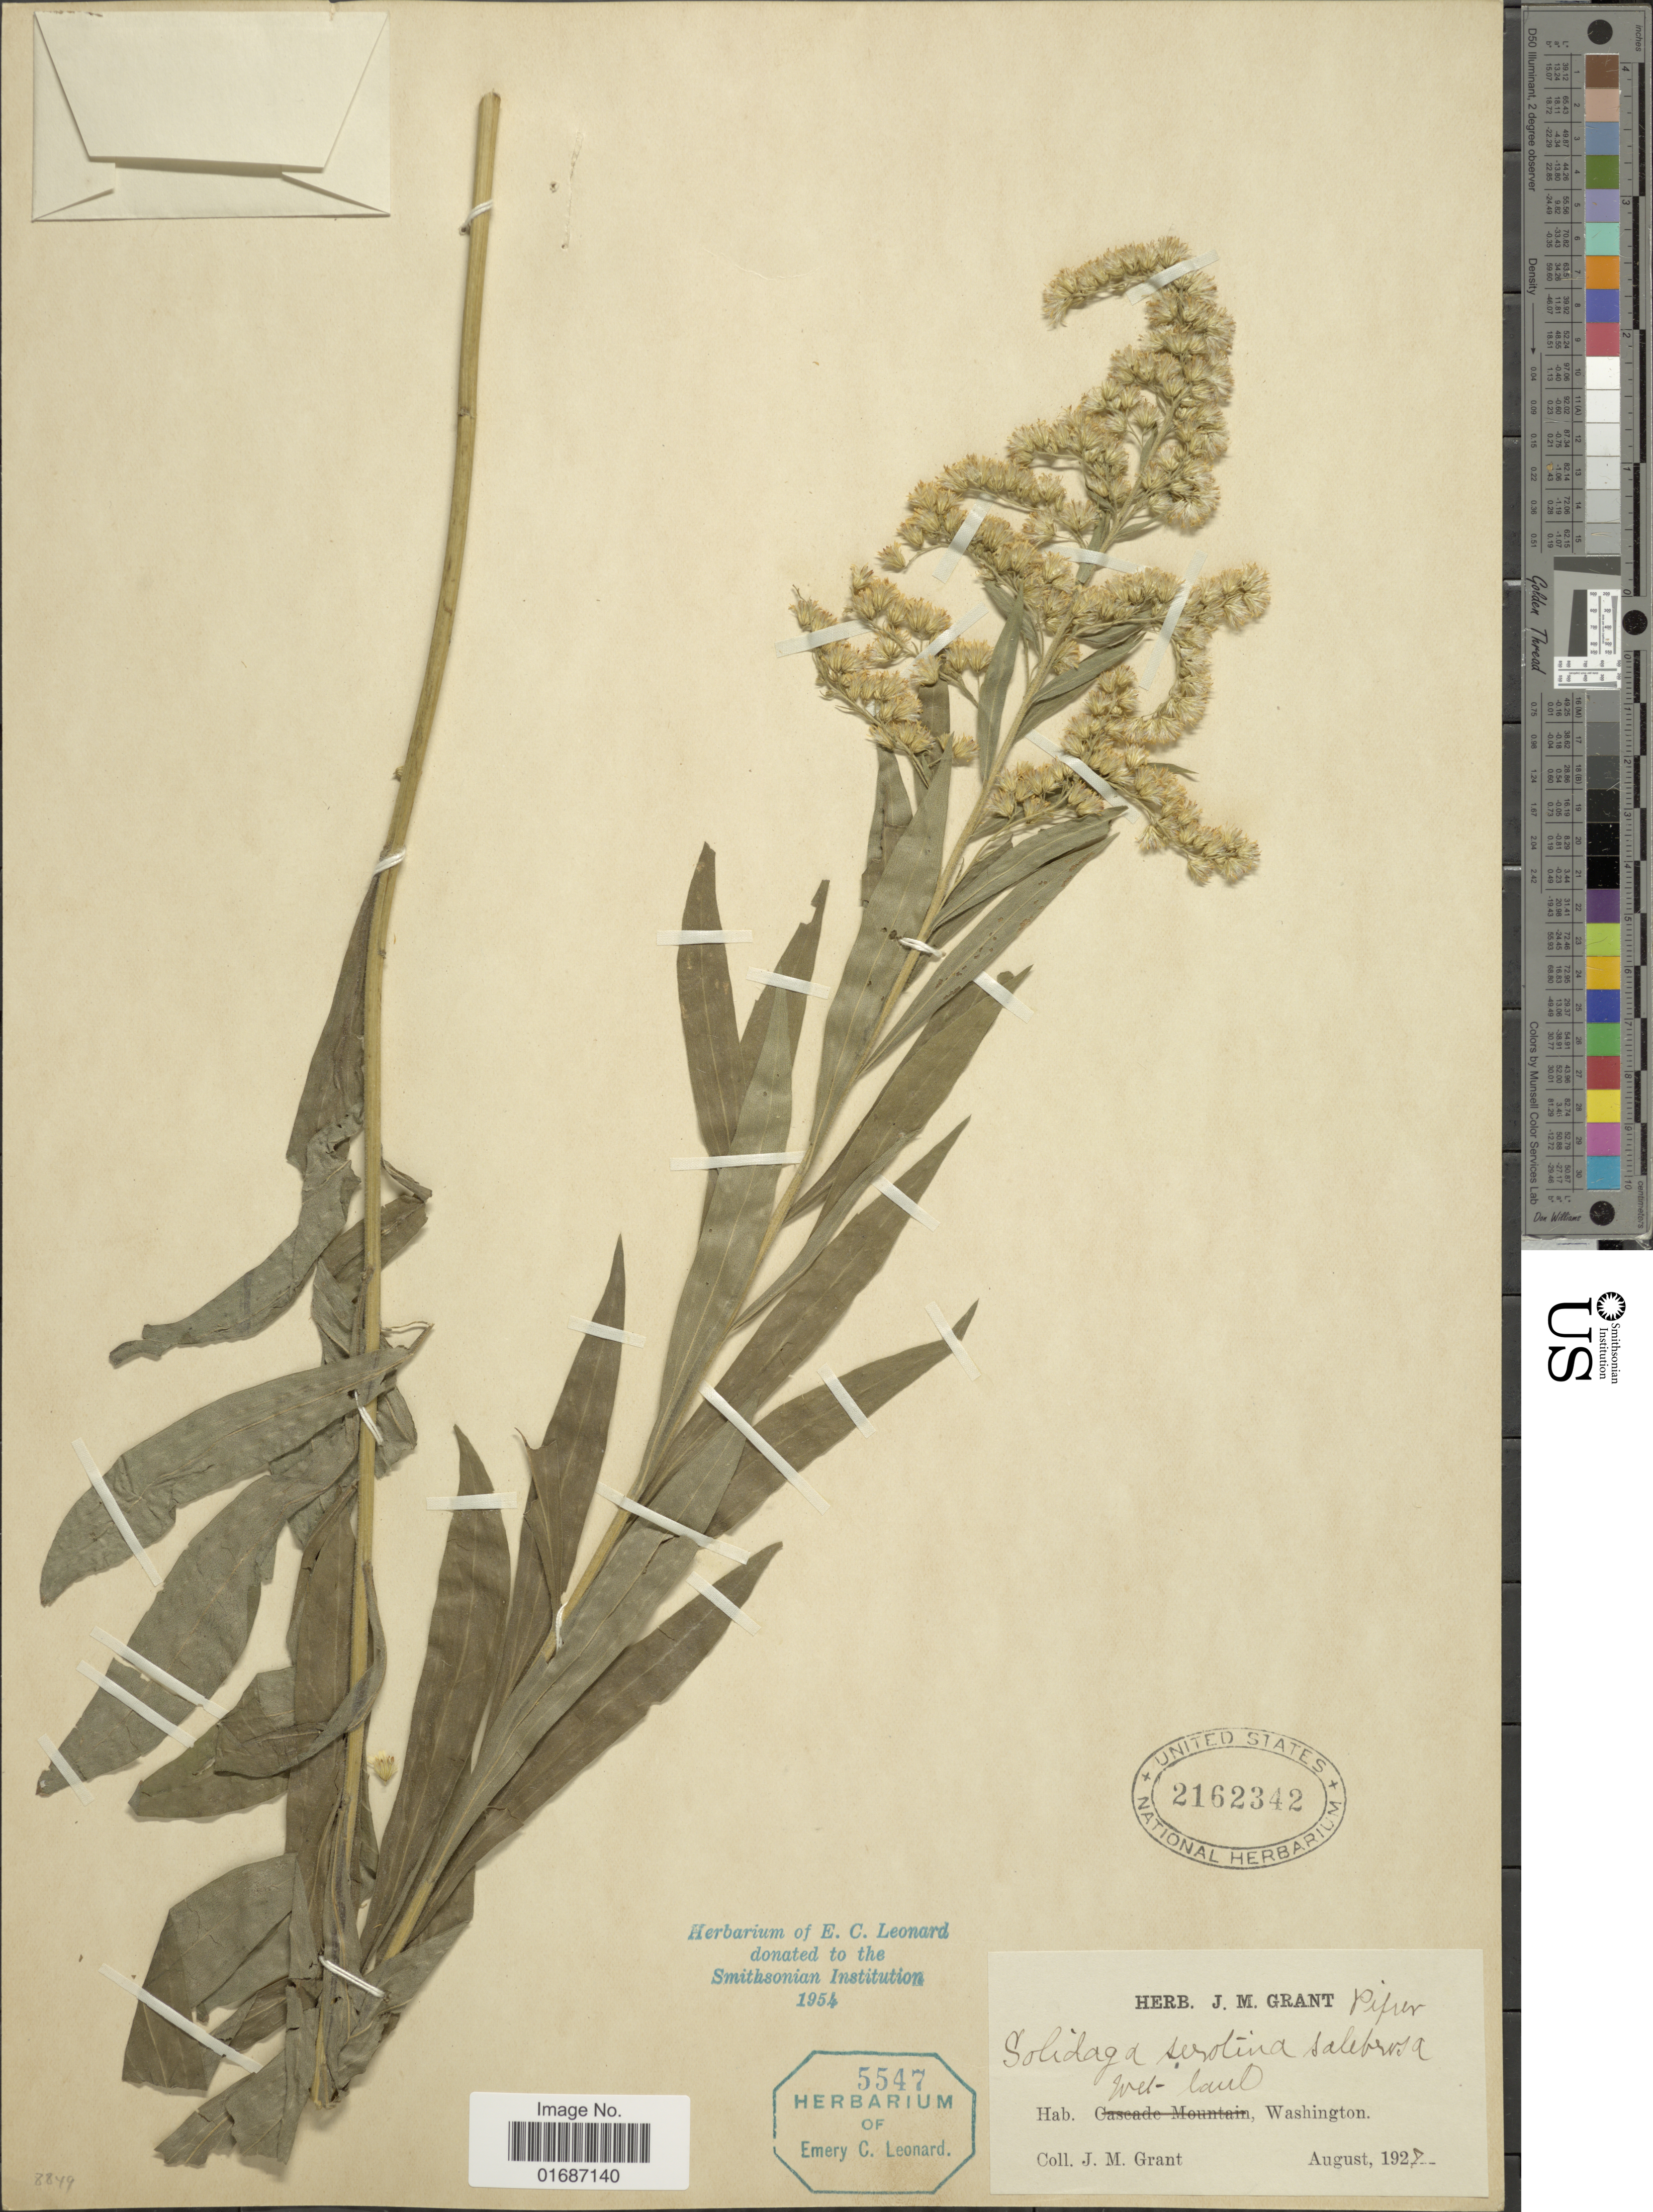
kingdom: Plantae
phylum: Tracheophyta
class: Magnoliopsida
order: Asterales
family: Asteraceae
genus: Solidago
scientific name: Solidago gigantea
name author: Aiton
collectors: J. M. Grant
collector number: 5547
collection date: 1927-08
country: United States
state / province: Washington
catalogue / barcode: US 2162342